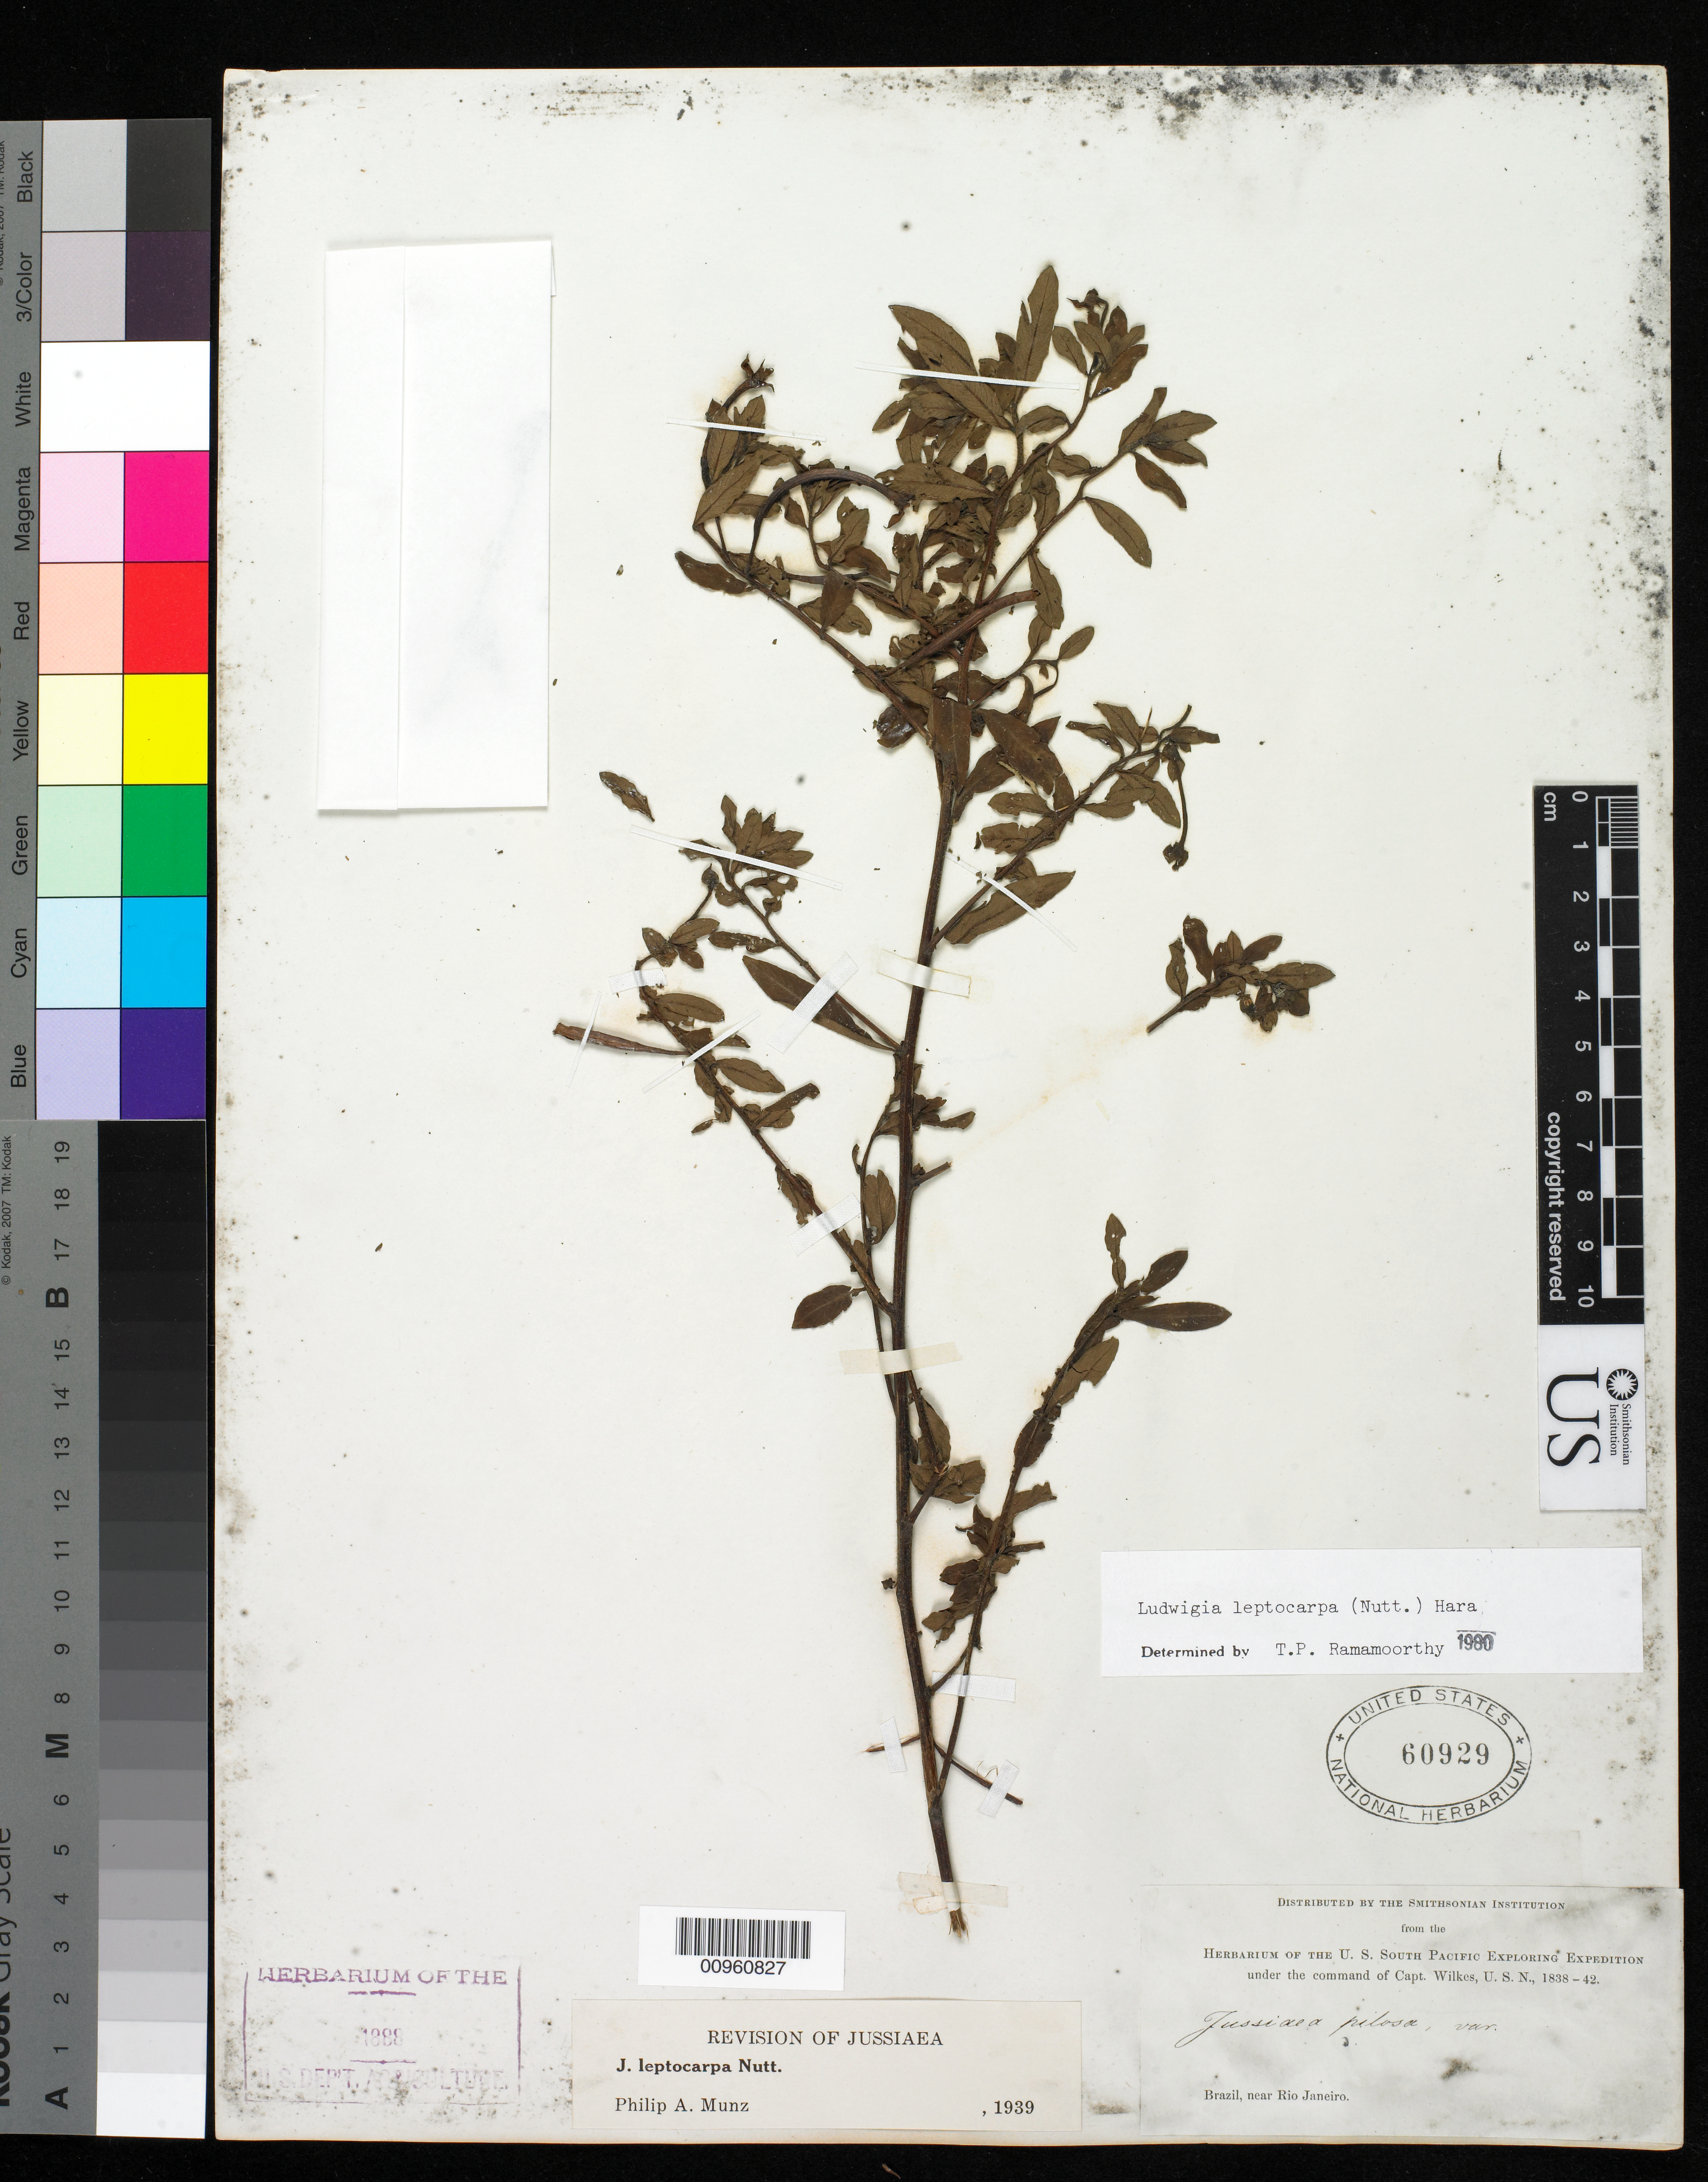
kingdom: Plantae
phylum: Tracheophyta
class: Magnoliopsida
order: Myrtales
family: Onagraceae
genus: Ludwigia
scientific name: Ludwigia leptocarpa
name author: (Nutt.) H. Hara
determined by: Ramamoorthy, T. P.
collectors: Wilkes Explor. Exped.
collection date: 1838/1842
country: Brazil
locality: Organ Mts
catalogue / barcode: US 60929